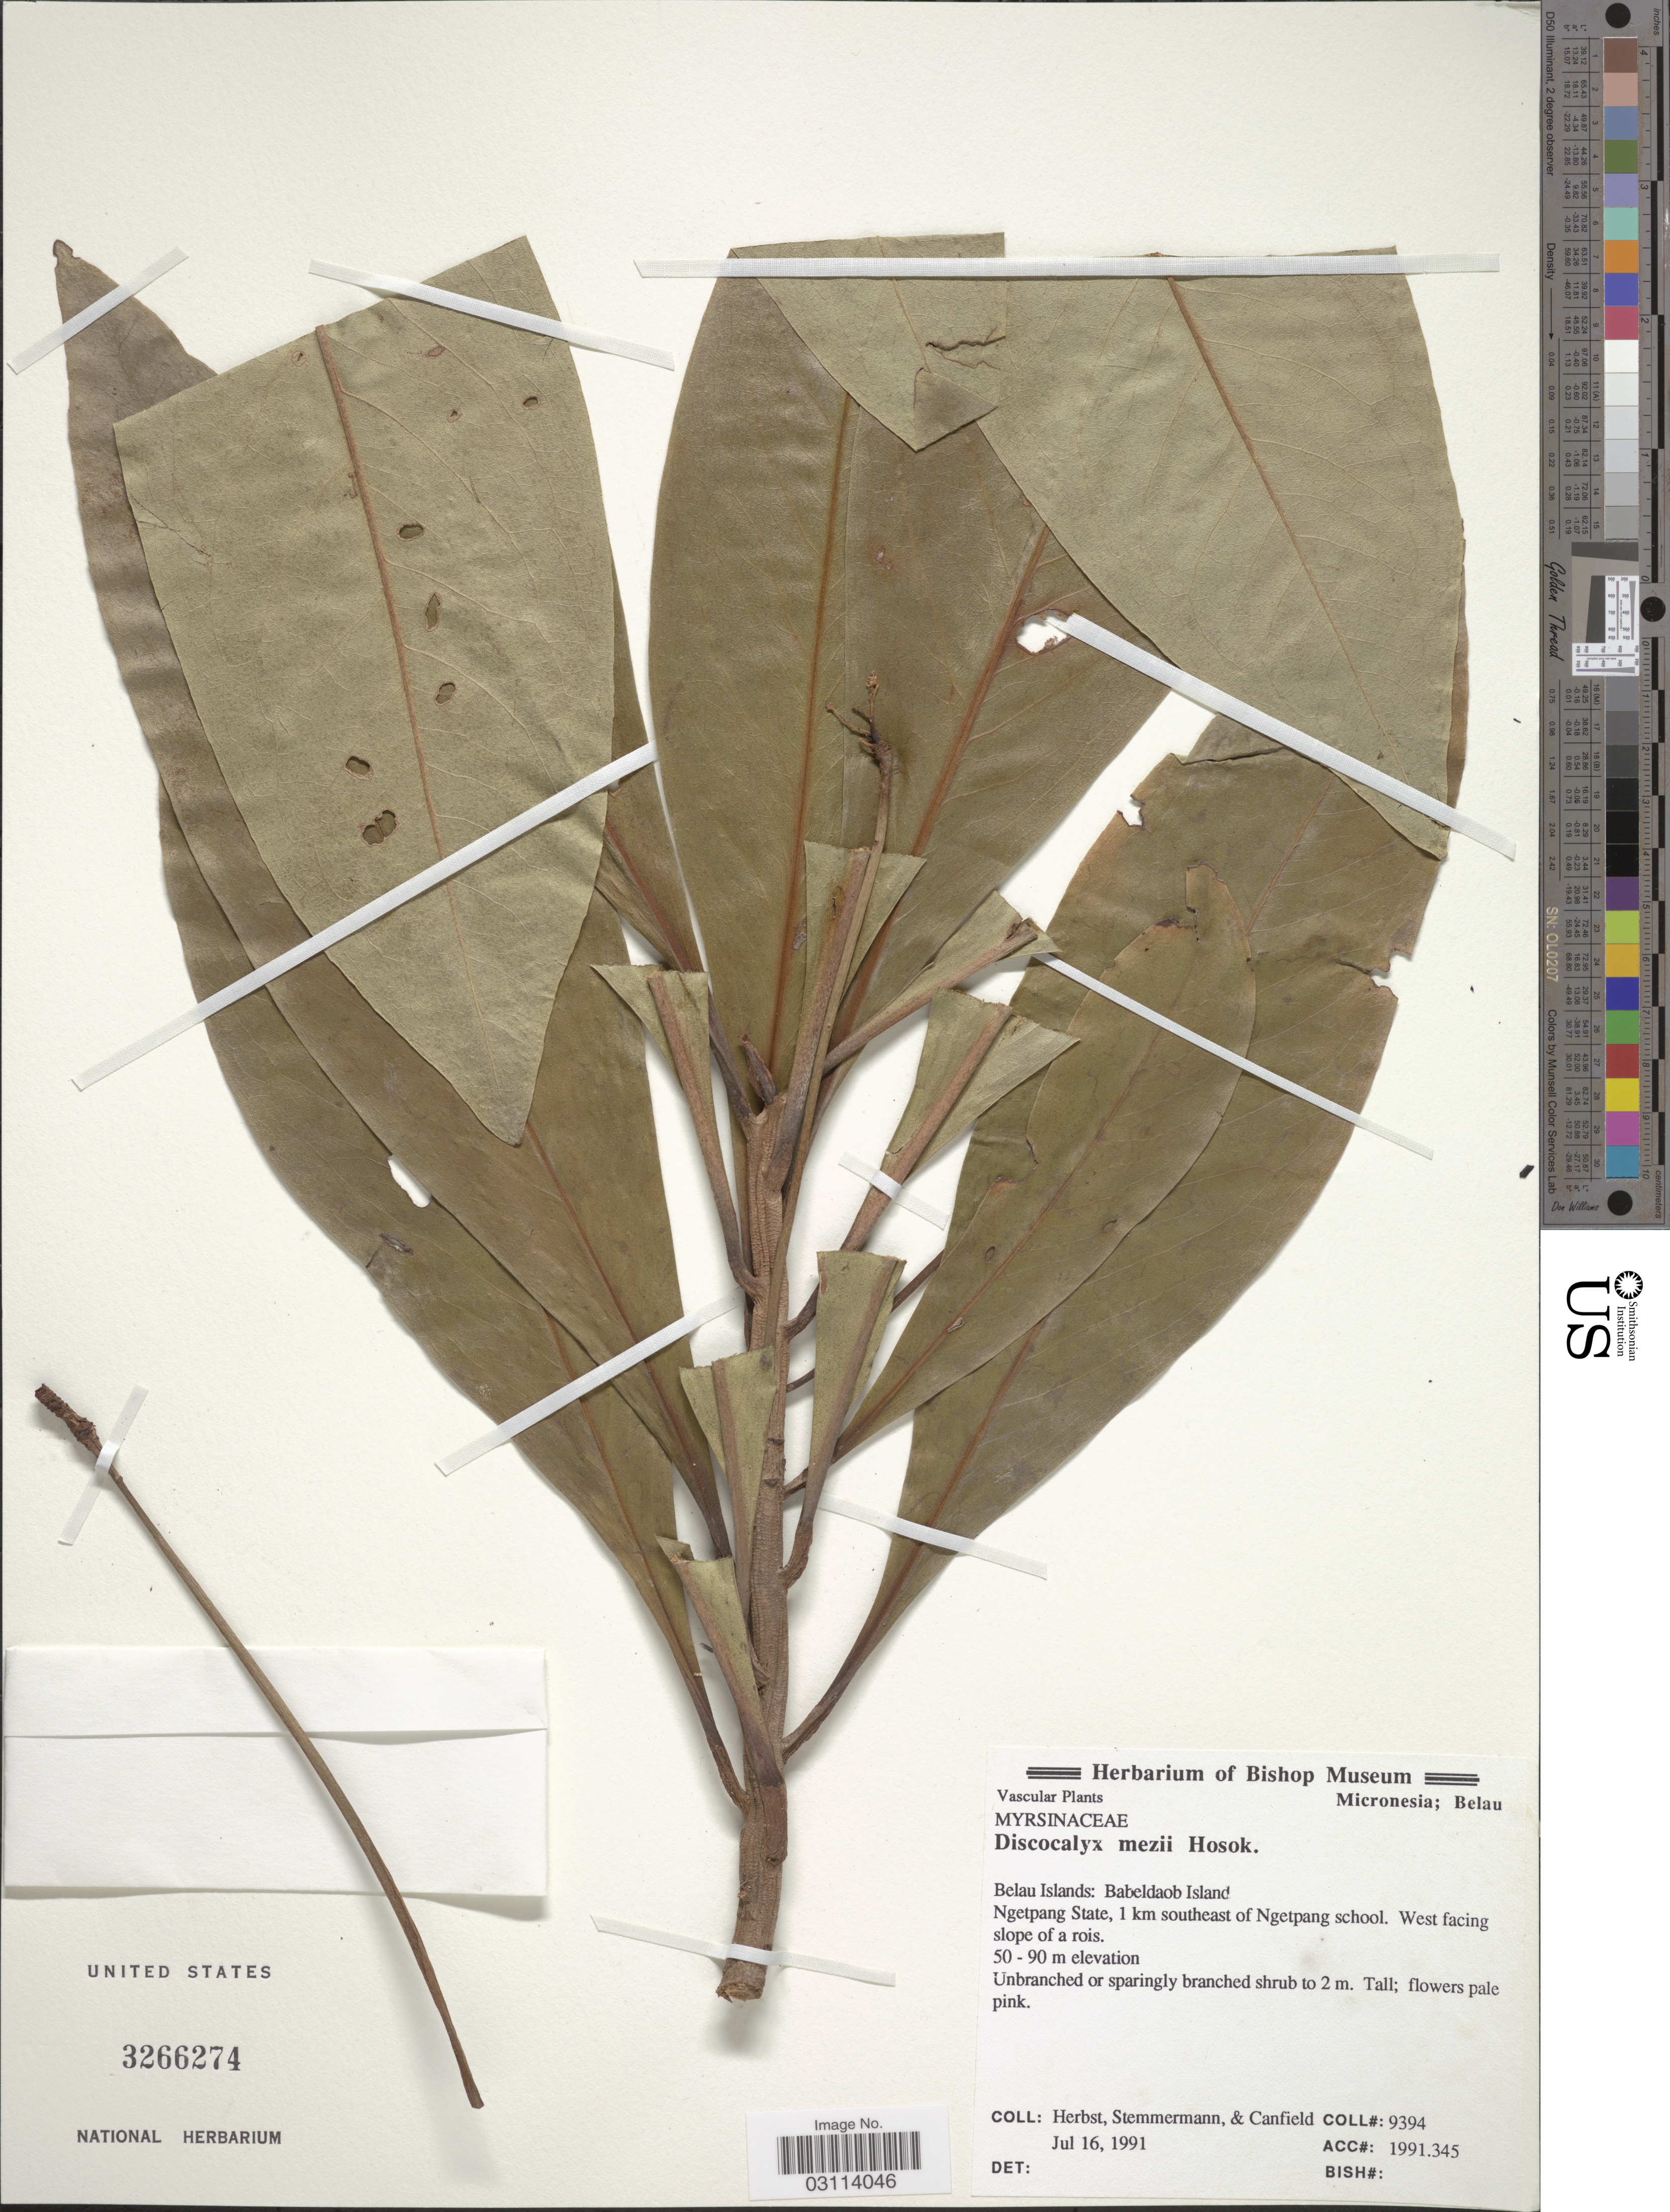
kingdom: Plantae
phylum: Tracheophyta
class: Magnoliopsida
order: Ericales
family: Primulaceae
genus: Discocalyx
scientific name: Discocalyx mezii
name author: Hosok.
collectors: -. Herbst, -. Stemmermann & -. Canfield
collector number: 9394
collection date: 1991-07-16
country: Palau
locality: Belau Islands; Babeldaob Island. Ngetpang State, 1 km southeast of Ngetpang school. West facing slope of a rois.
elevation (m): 50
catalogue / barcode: US 3266274